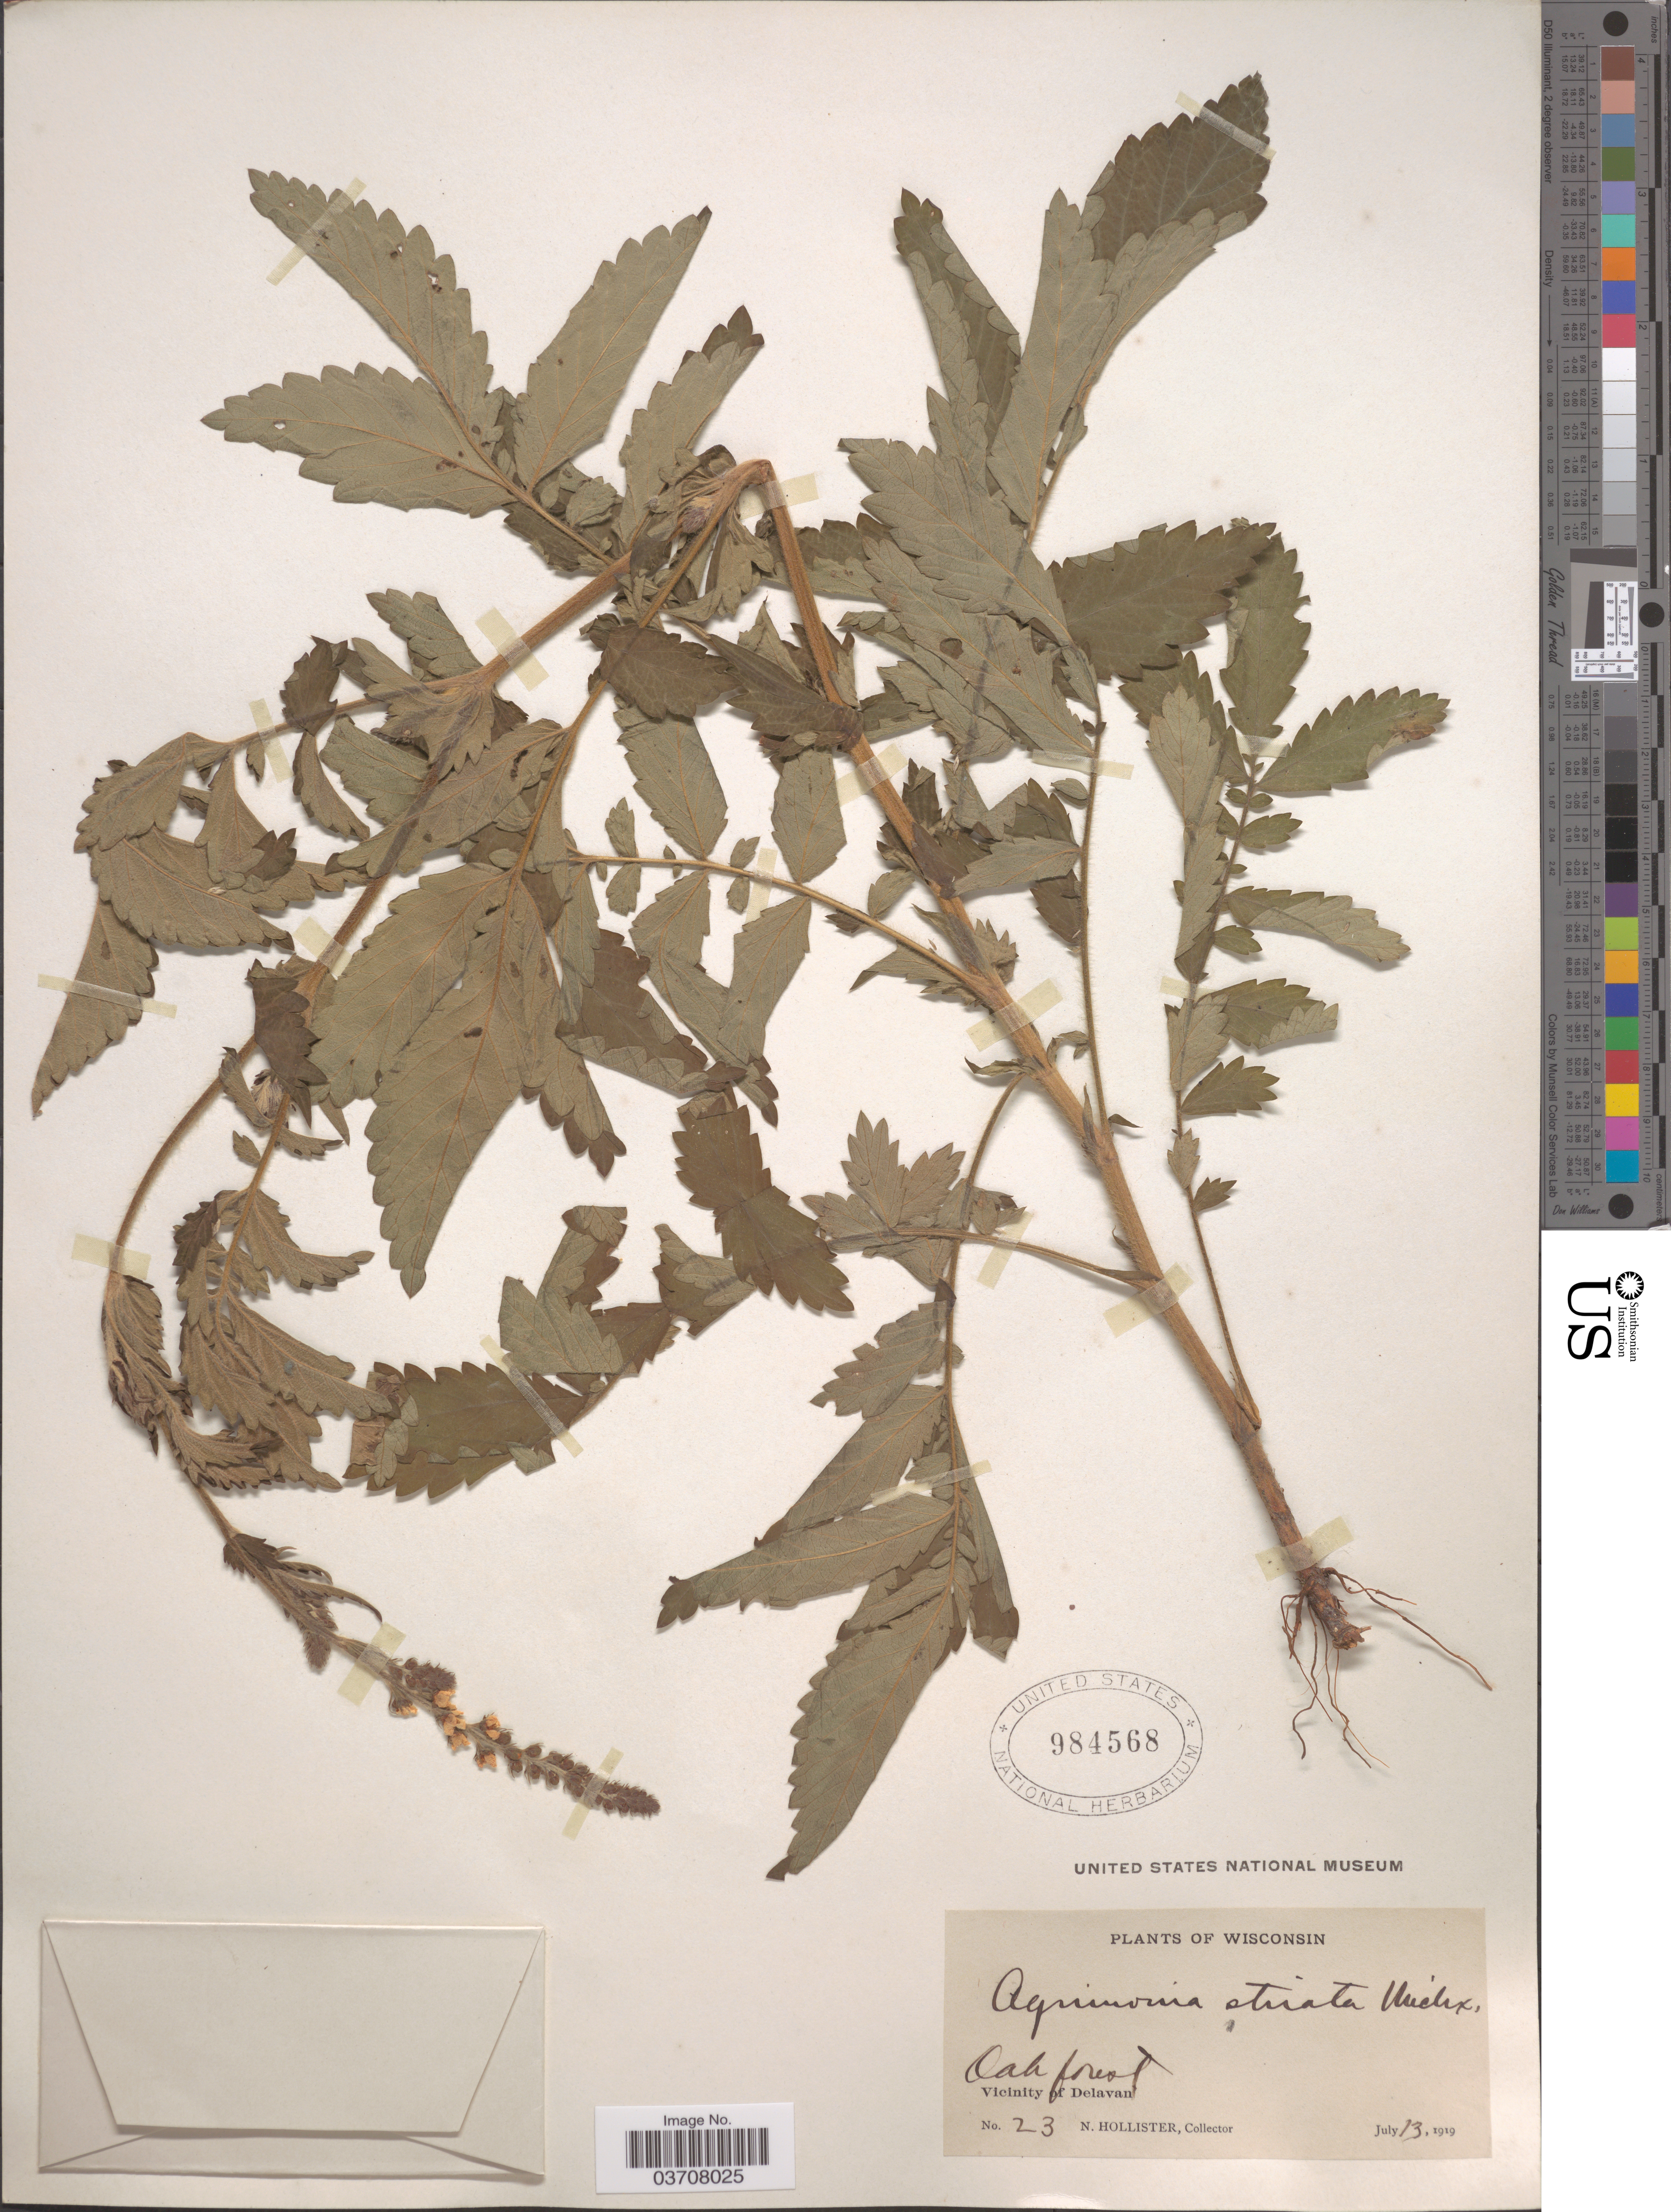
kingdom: Plantae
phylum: Tracheophyta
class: Magnoliopsida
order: Rosales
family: Rosaceae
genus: Agrimonia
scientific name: Agrimonia striata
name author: Michx.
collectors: N. Hollister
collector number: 23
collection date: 1919-07-13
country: United States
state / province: Wisconsin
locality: Oak forest. Vicinity of Delavan.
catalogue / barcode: US 984568